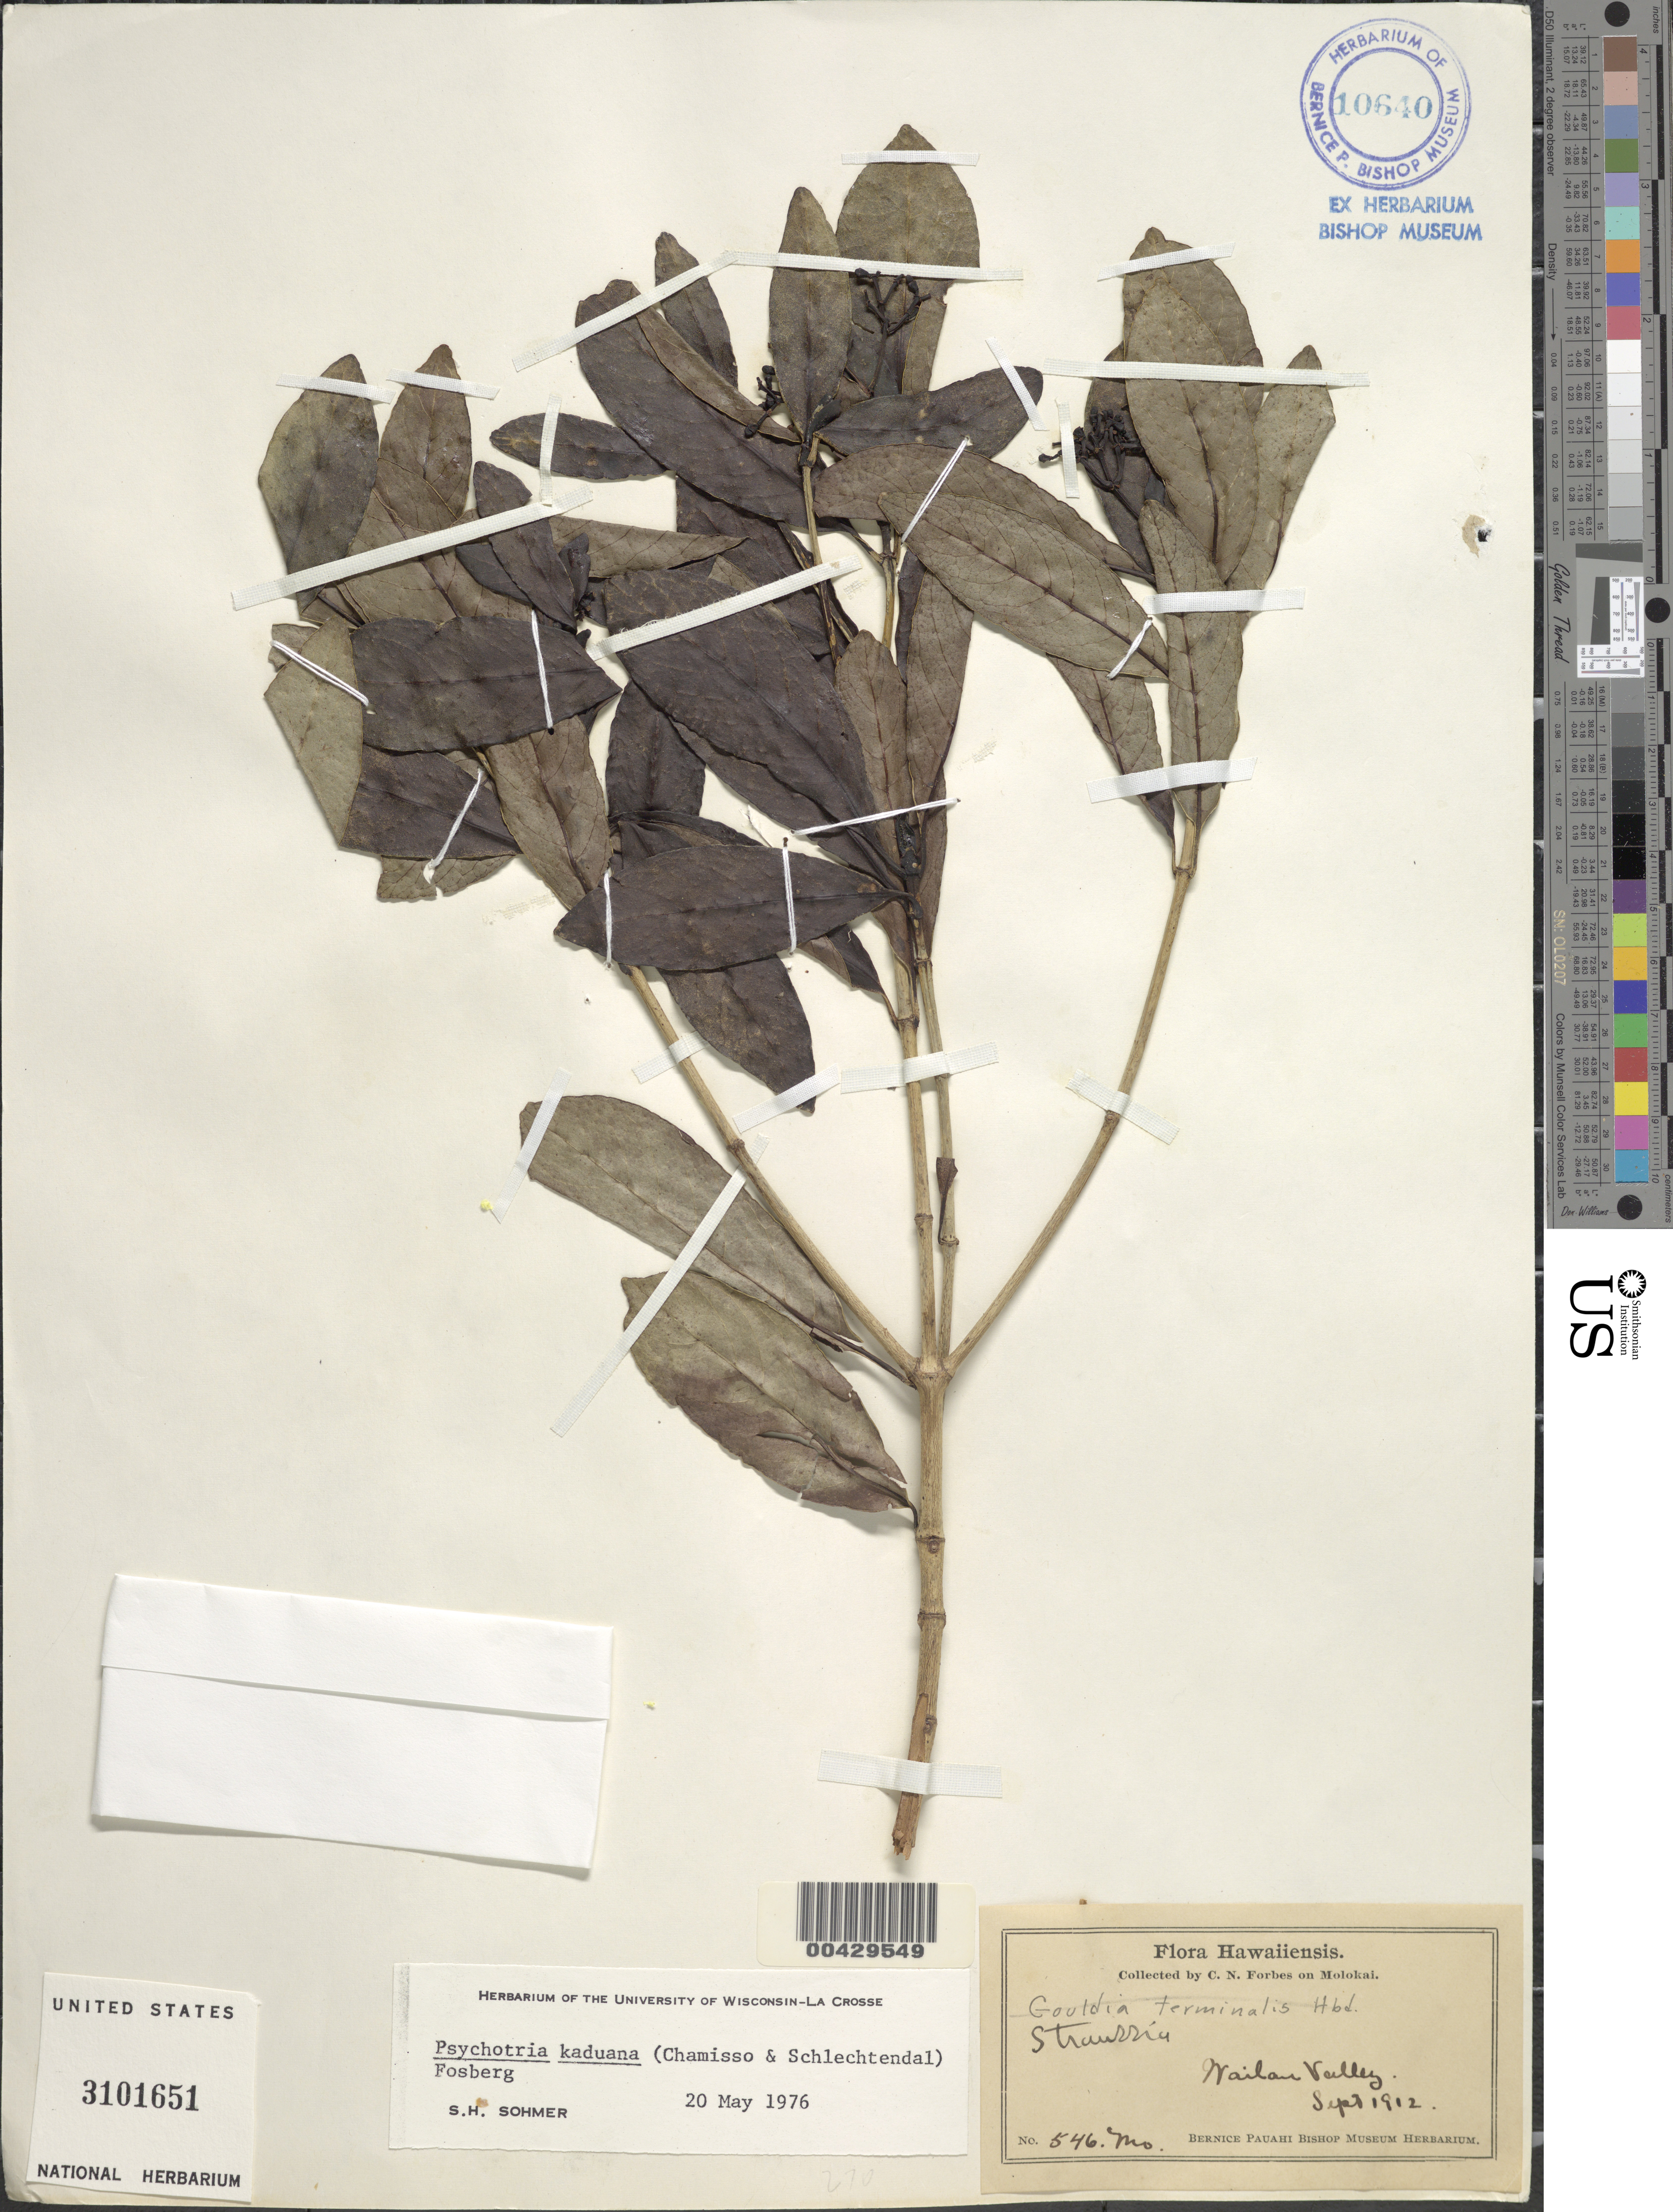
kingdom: Plantae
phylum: Tracheophyta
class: Magnoliopsida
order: Gentianales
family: Rubiaceae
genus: Psychotria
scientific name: Psychotria kaduana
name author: (Cham. & Schltdl.) Fosberg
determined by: Sohmer, S. H.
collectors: C. N. Forbes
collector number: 546.Mo.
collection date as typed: Sep 1912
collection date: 1912-09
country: United States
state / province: Hawaii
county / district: Maui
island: Moloka'i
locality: Wailau Valley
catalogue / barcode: US 3101651